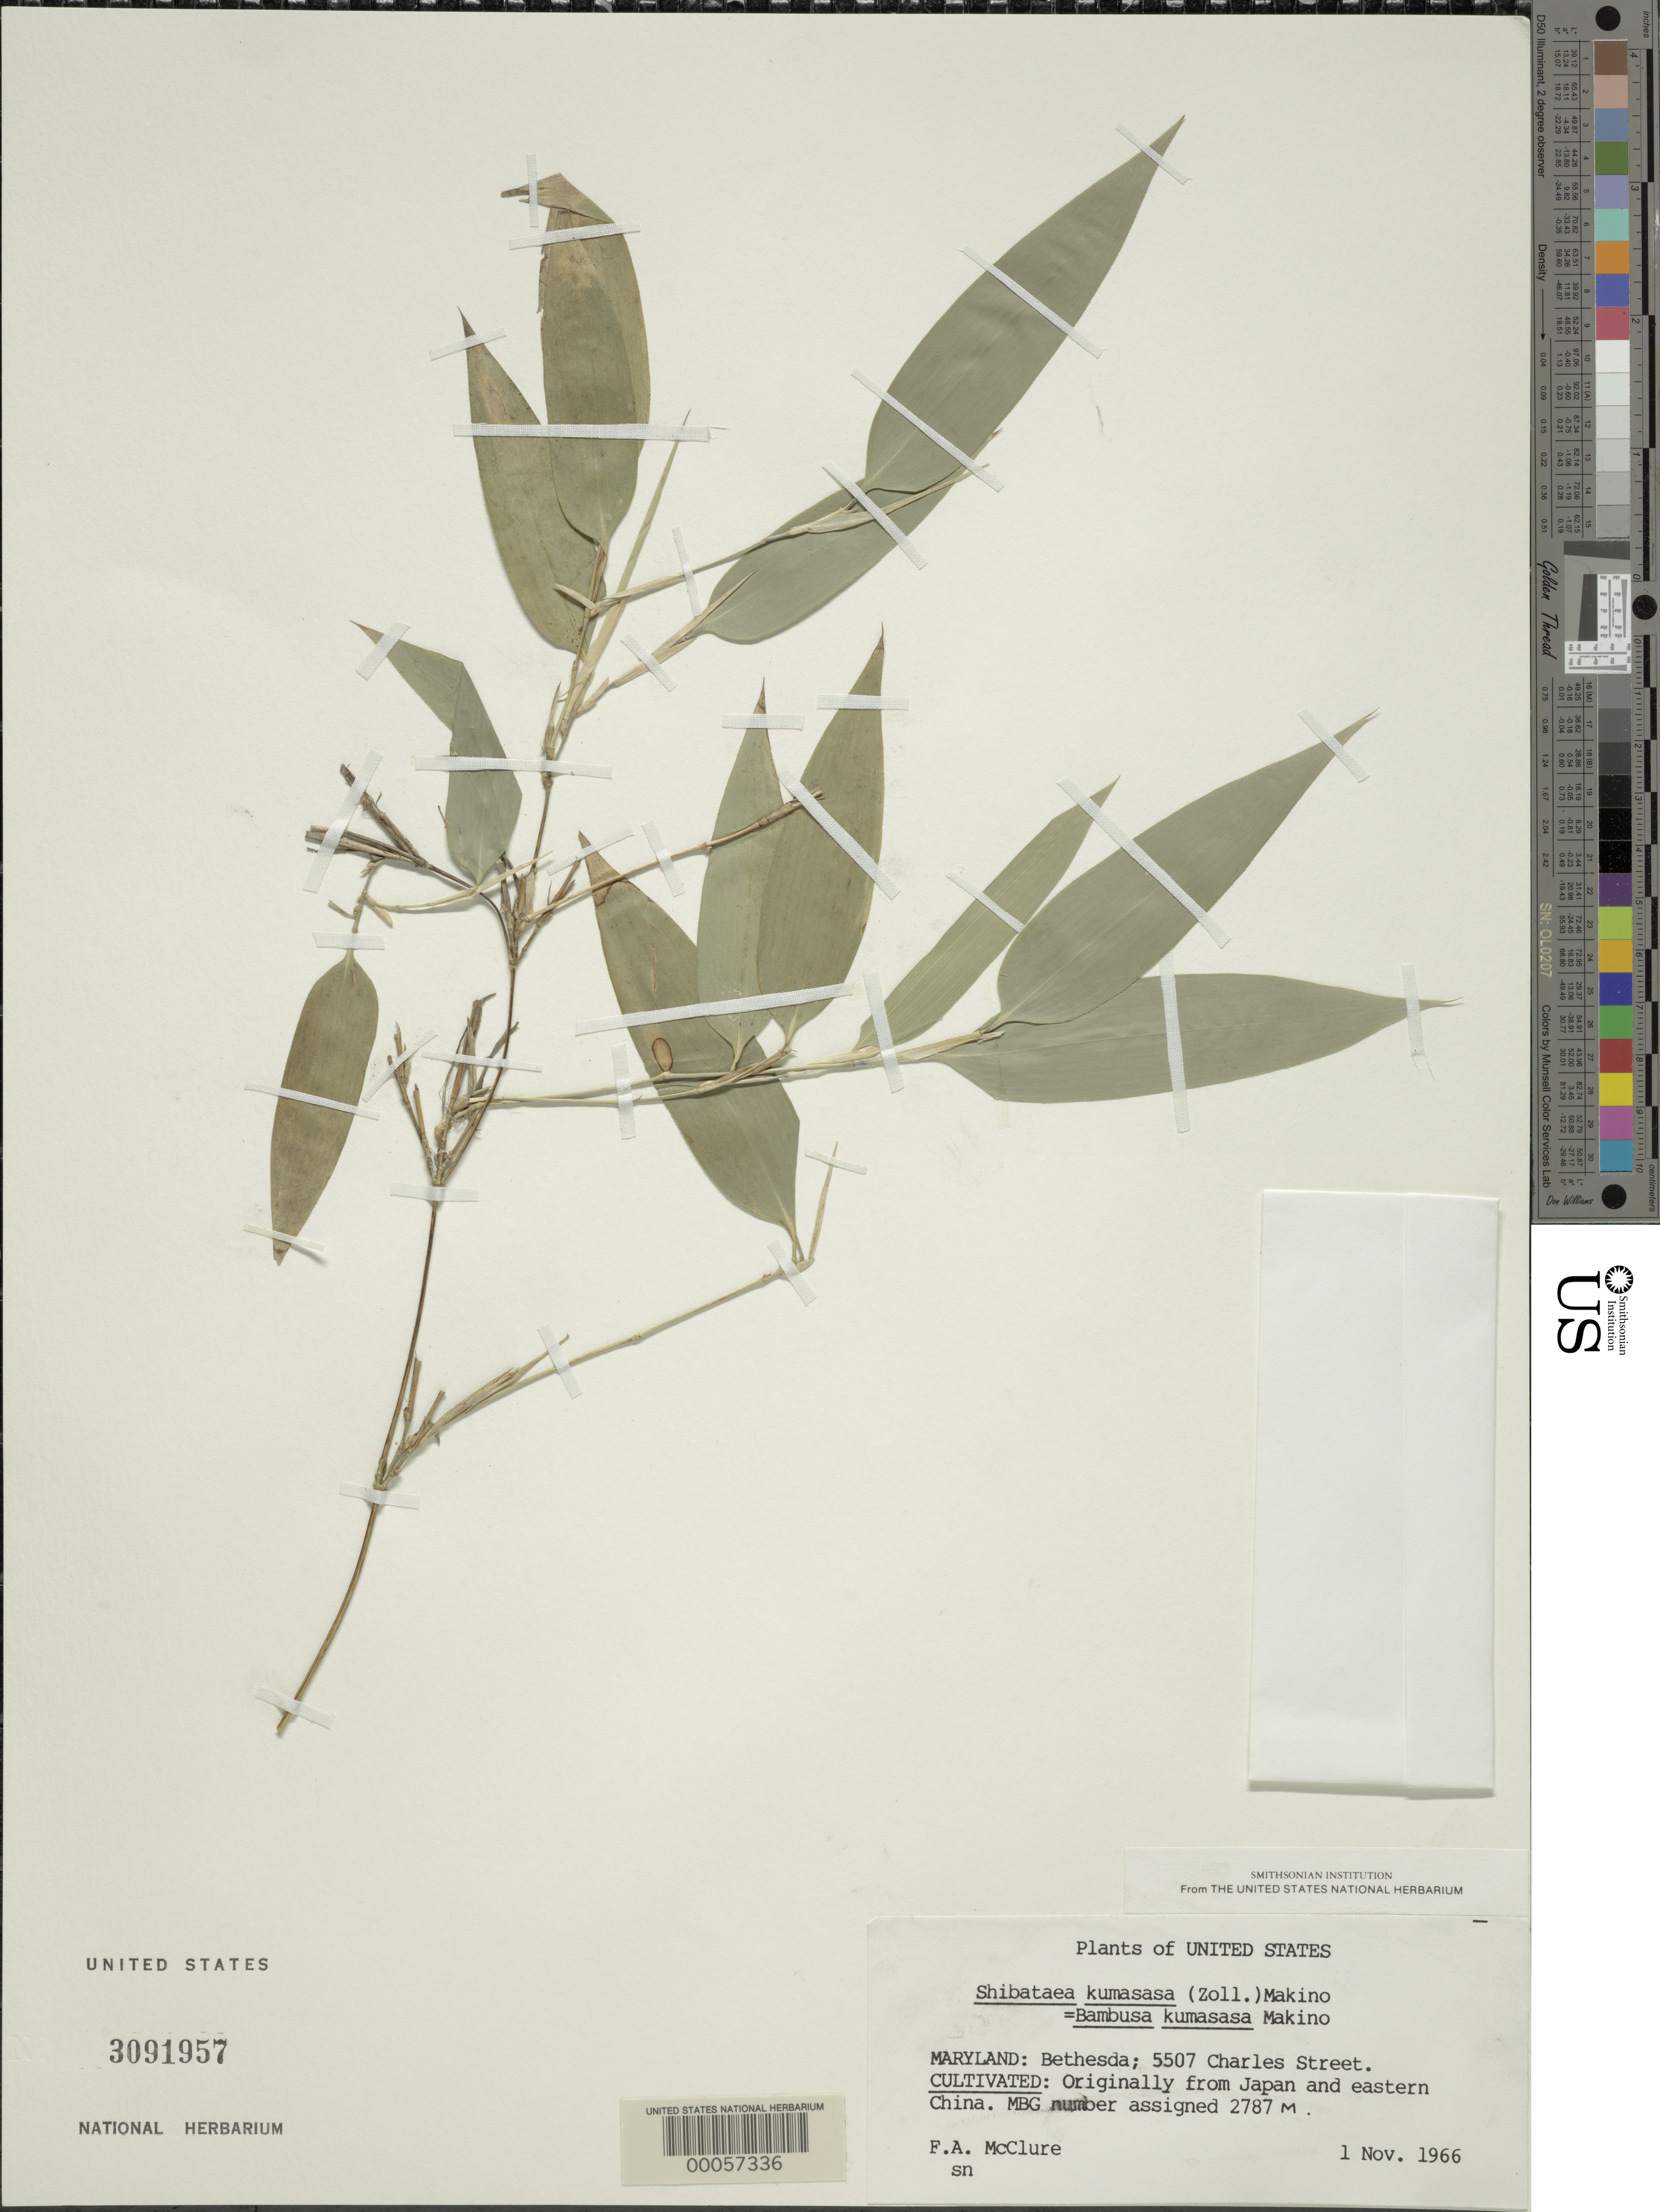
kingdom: Plantae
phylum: Tracheophyta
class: Liliopsida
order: Poales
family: Poaceae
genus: Shibataea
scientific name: Shibataea kumasasa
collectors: F. A. McClure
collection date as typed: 01 Nov 1966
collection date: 1966-11-01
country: United States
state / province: Maryland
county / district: Montgomery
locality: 5507 Charles Street, Bethesda (McClure's garden)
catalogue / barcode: US 3091957